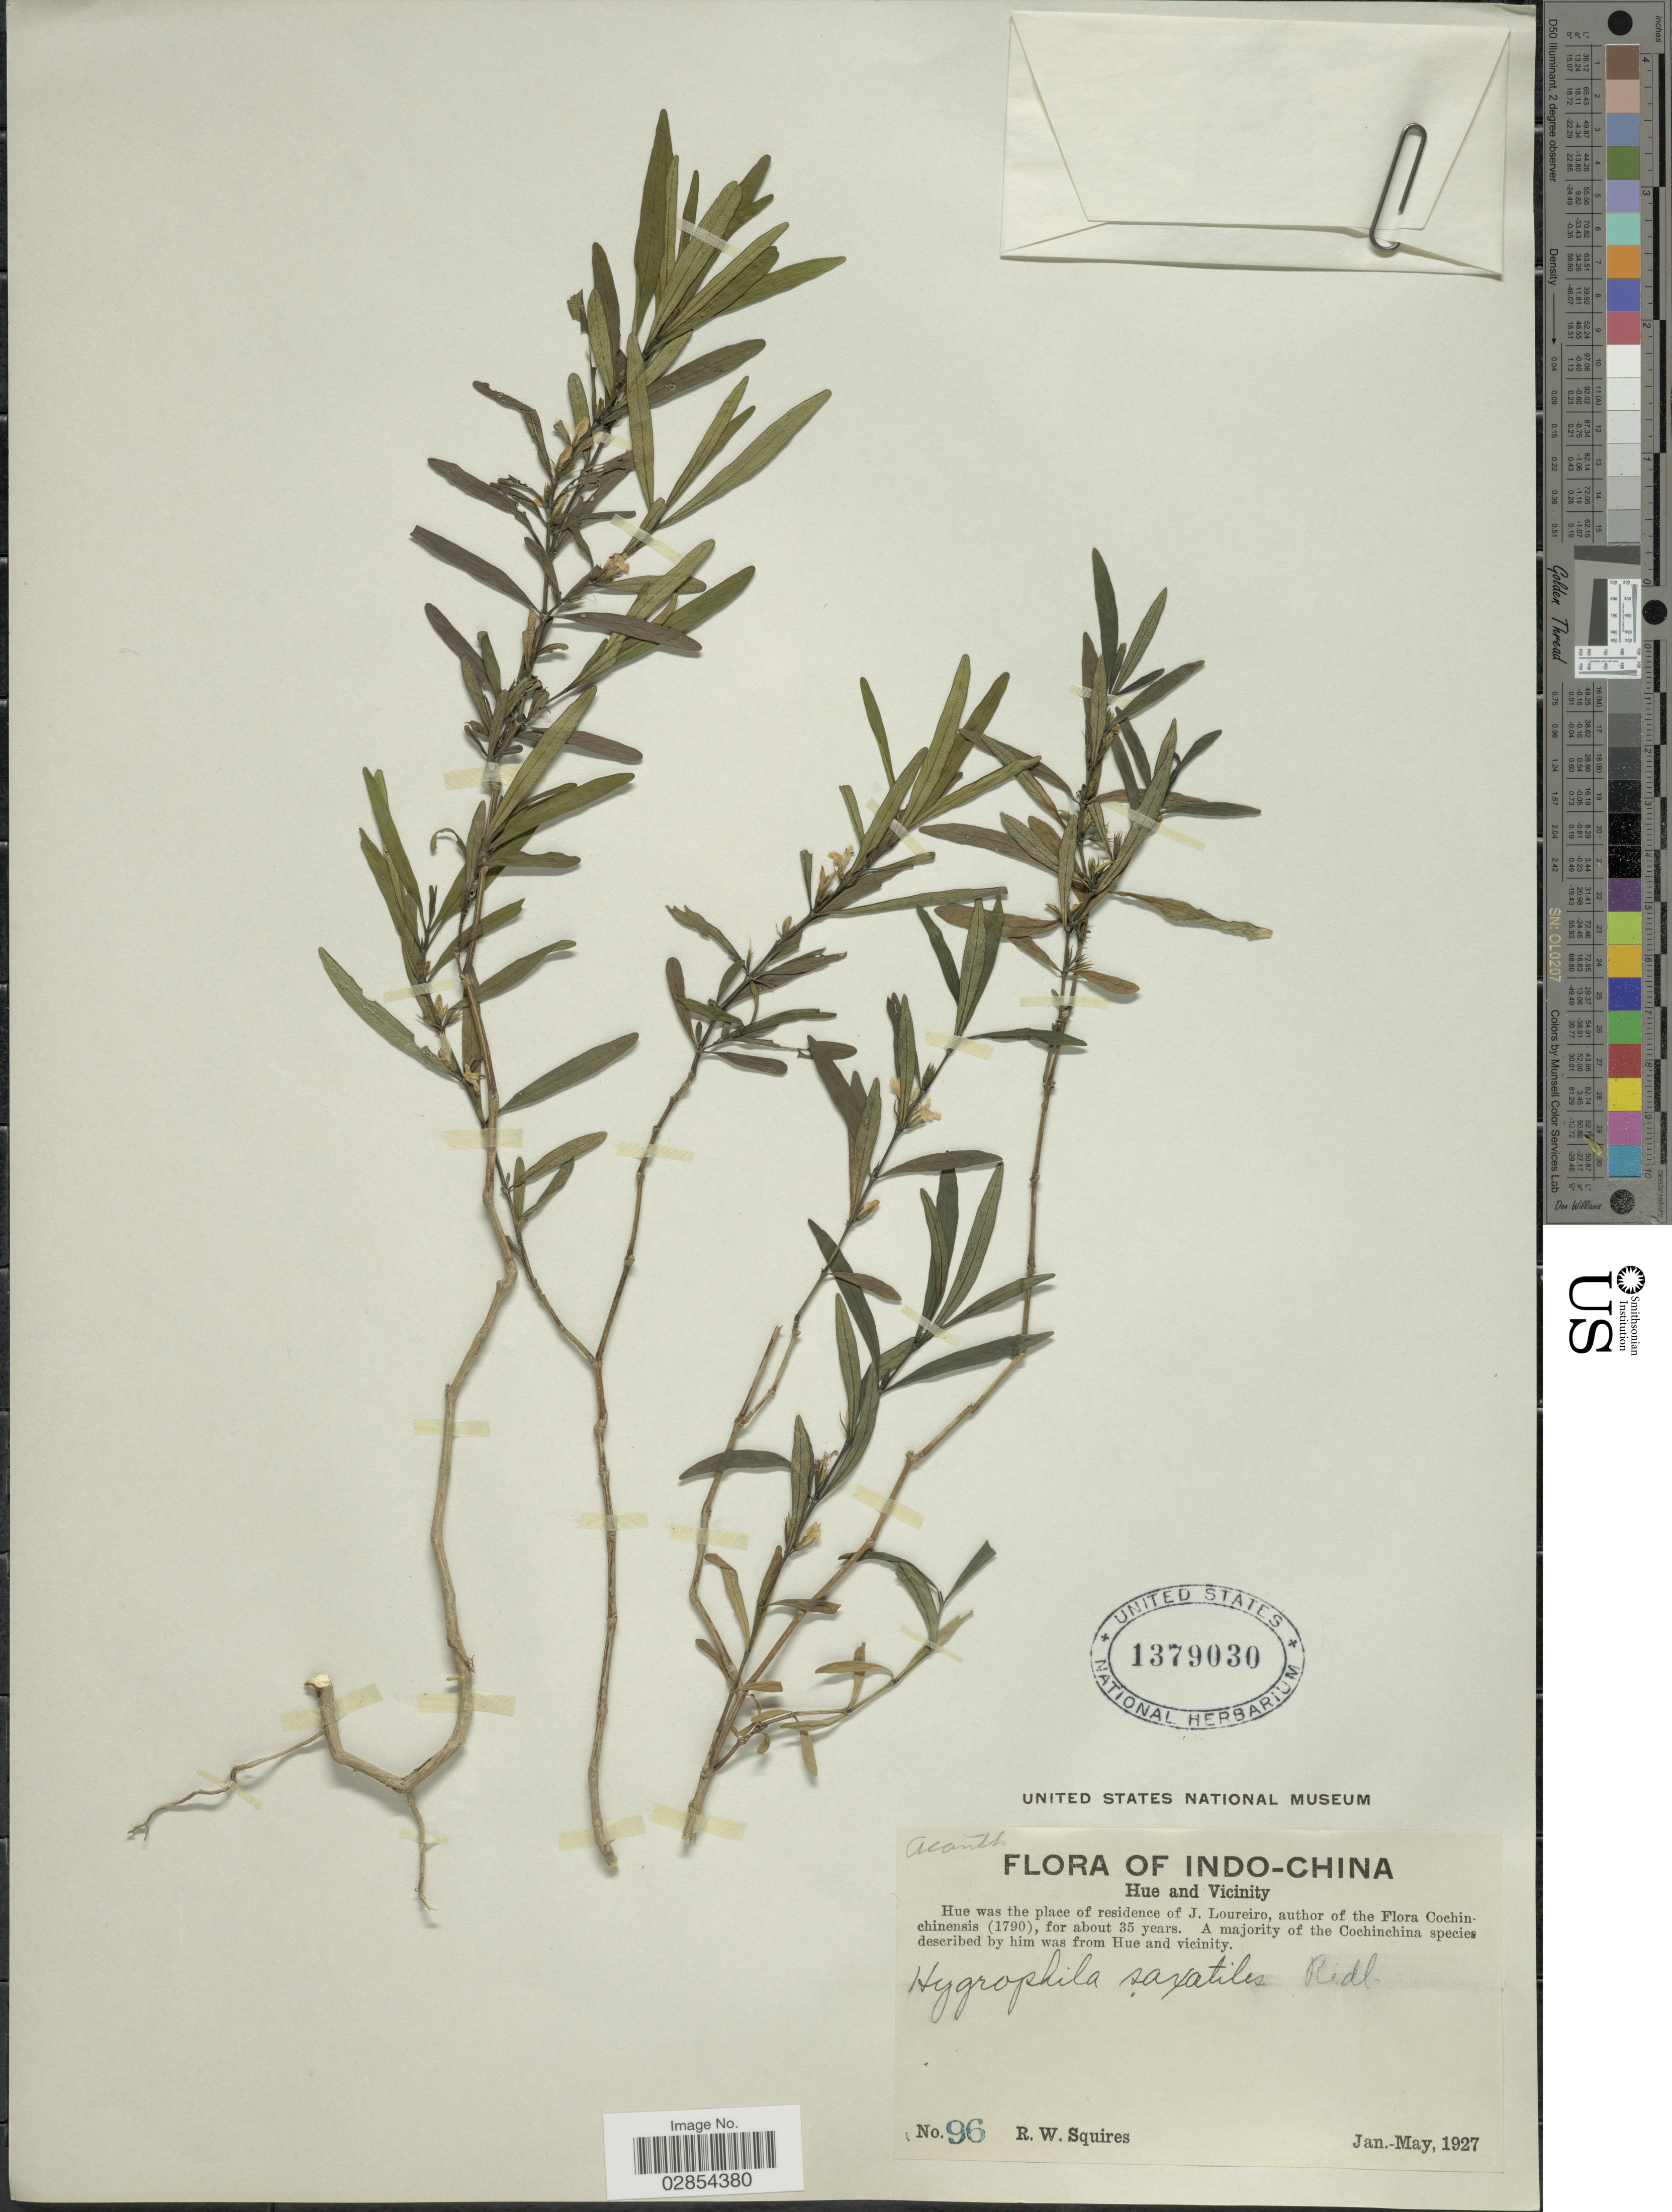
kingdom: Plantae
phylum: Tracheophyta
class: Magnoliopsida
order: Lamiales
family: Acanthaceae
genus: Hygrophila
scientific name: Hygrophila saxatilis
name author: Ridl.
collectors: R. Squires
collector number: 96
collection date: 1927-01/1927-05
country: Vietnam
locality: Indo-China. Hue and Vicinity. Hue was the place of residence of J. Loureiro.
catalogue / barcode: US 1379030